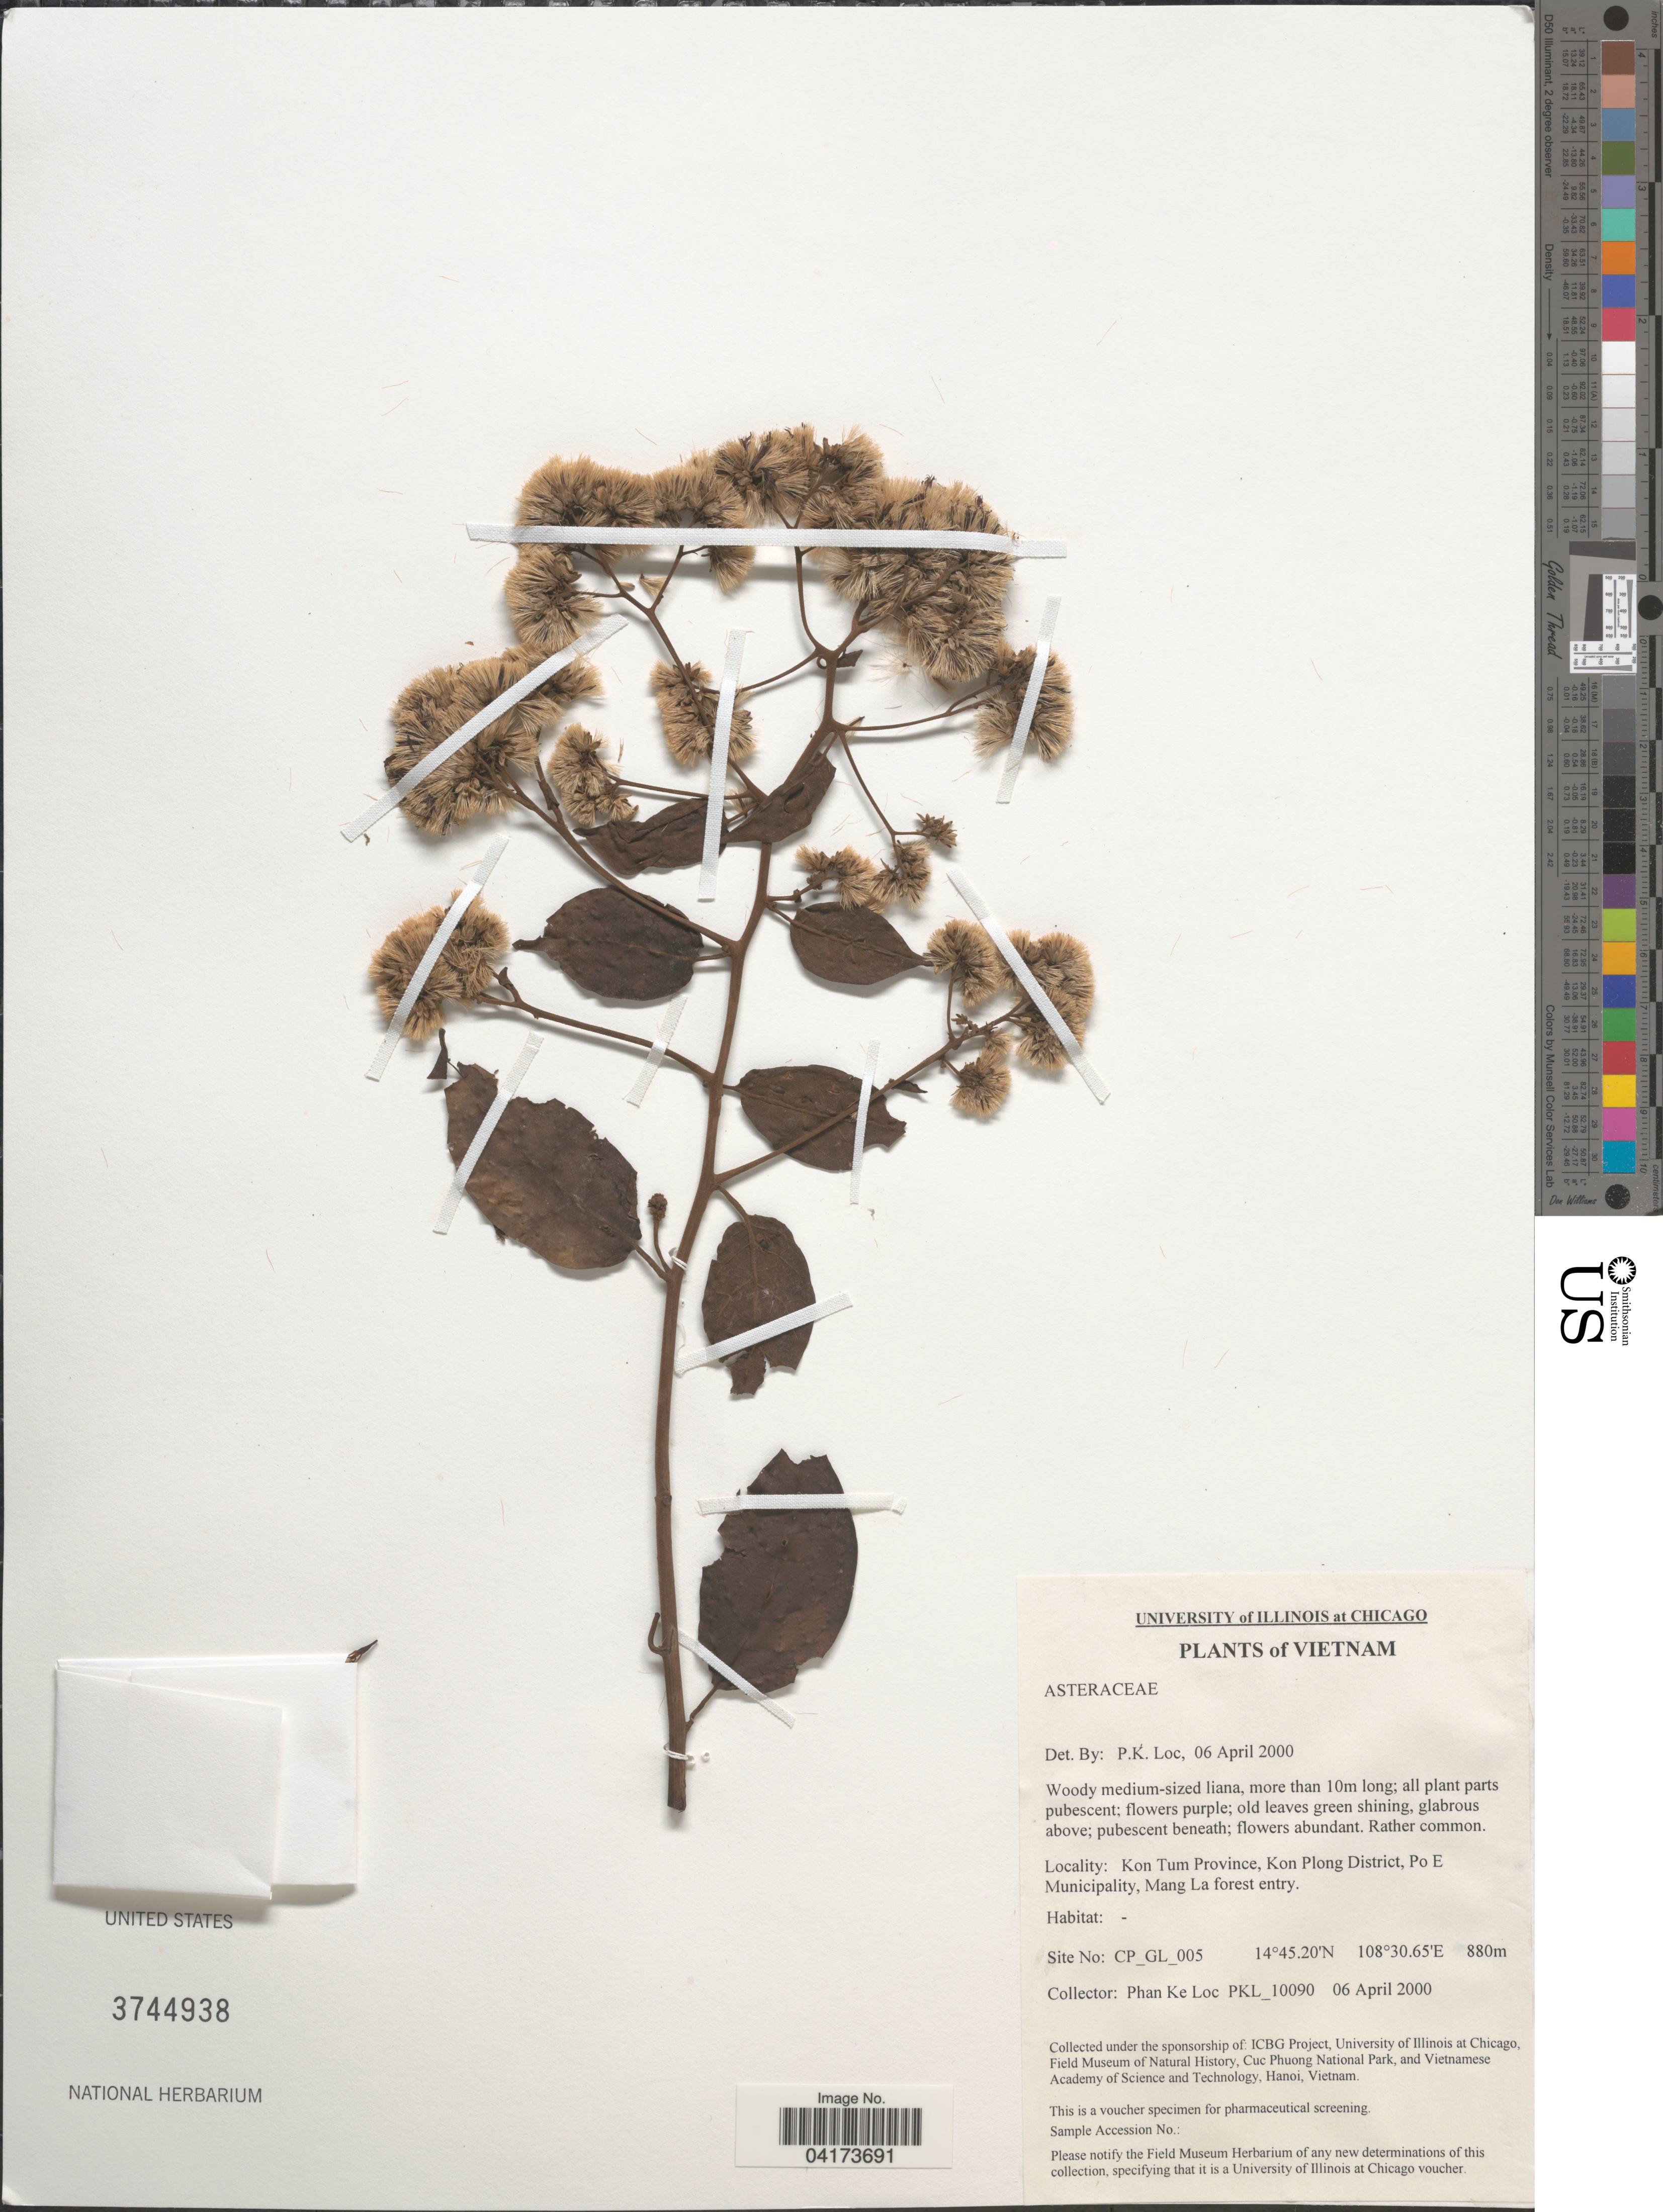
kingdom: Plantae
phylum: Tracheophyta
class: Magnoliopsida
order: Asterales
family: Asteraceae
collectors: Phan Kê Lôc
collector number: PKL10090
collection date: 2000-04-06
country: Vietnam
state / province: Kon Tum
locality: Kon Plong District, Po E Municipality, Mang La forest entry.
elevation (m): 880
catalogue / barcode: US 3744938